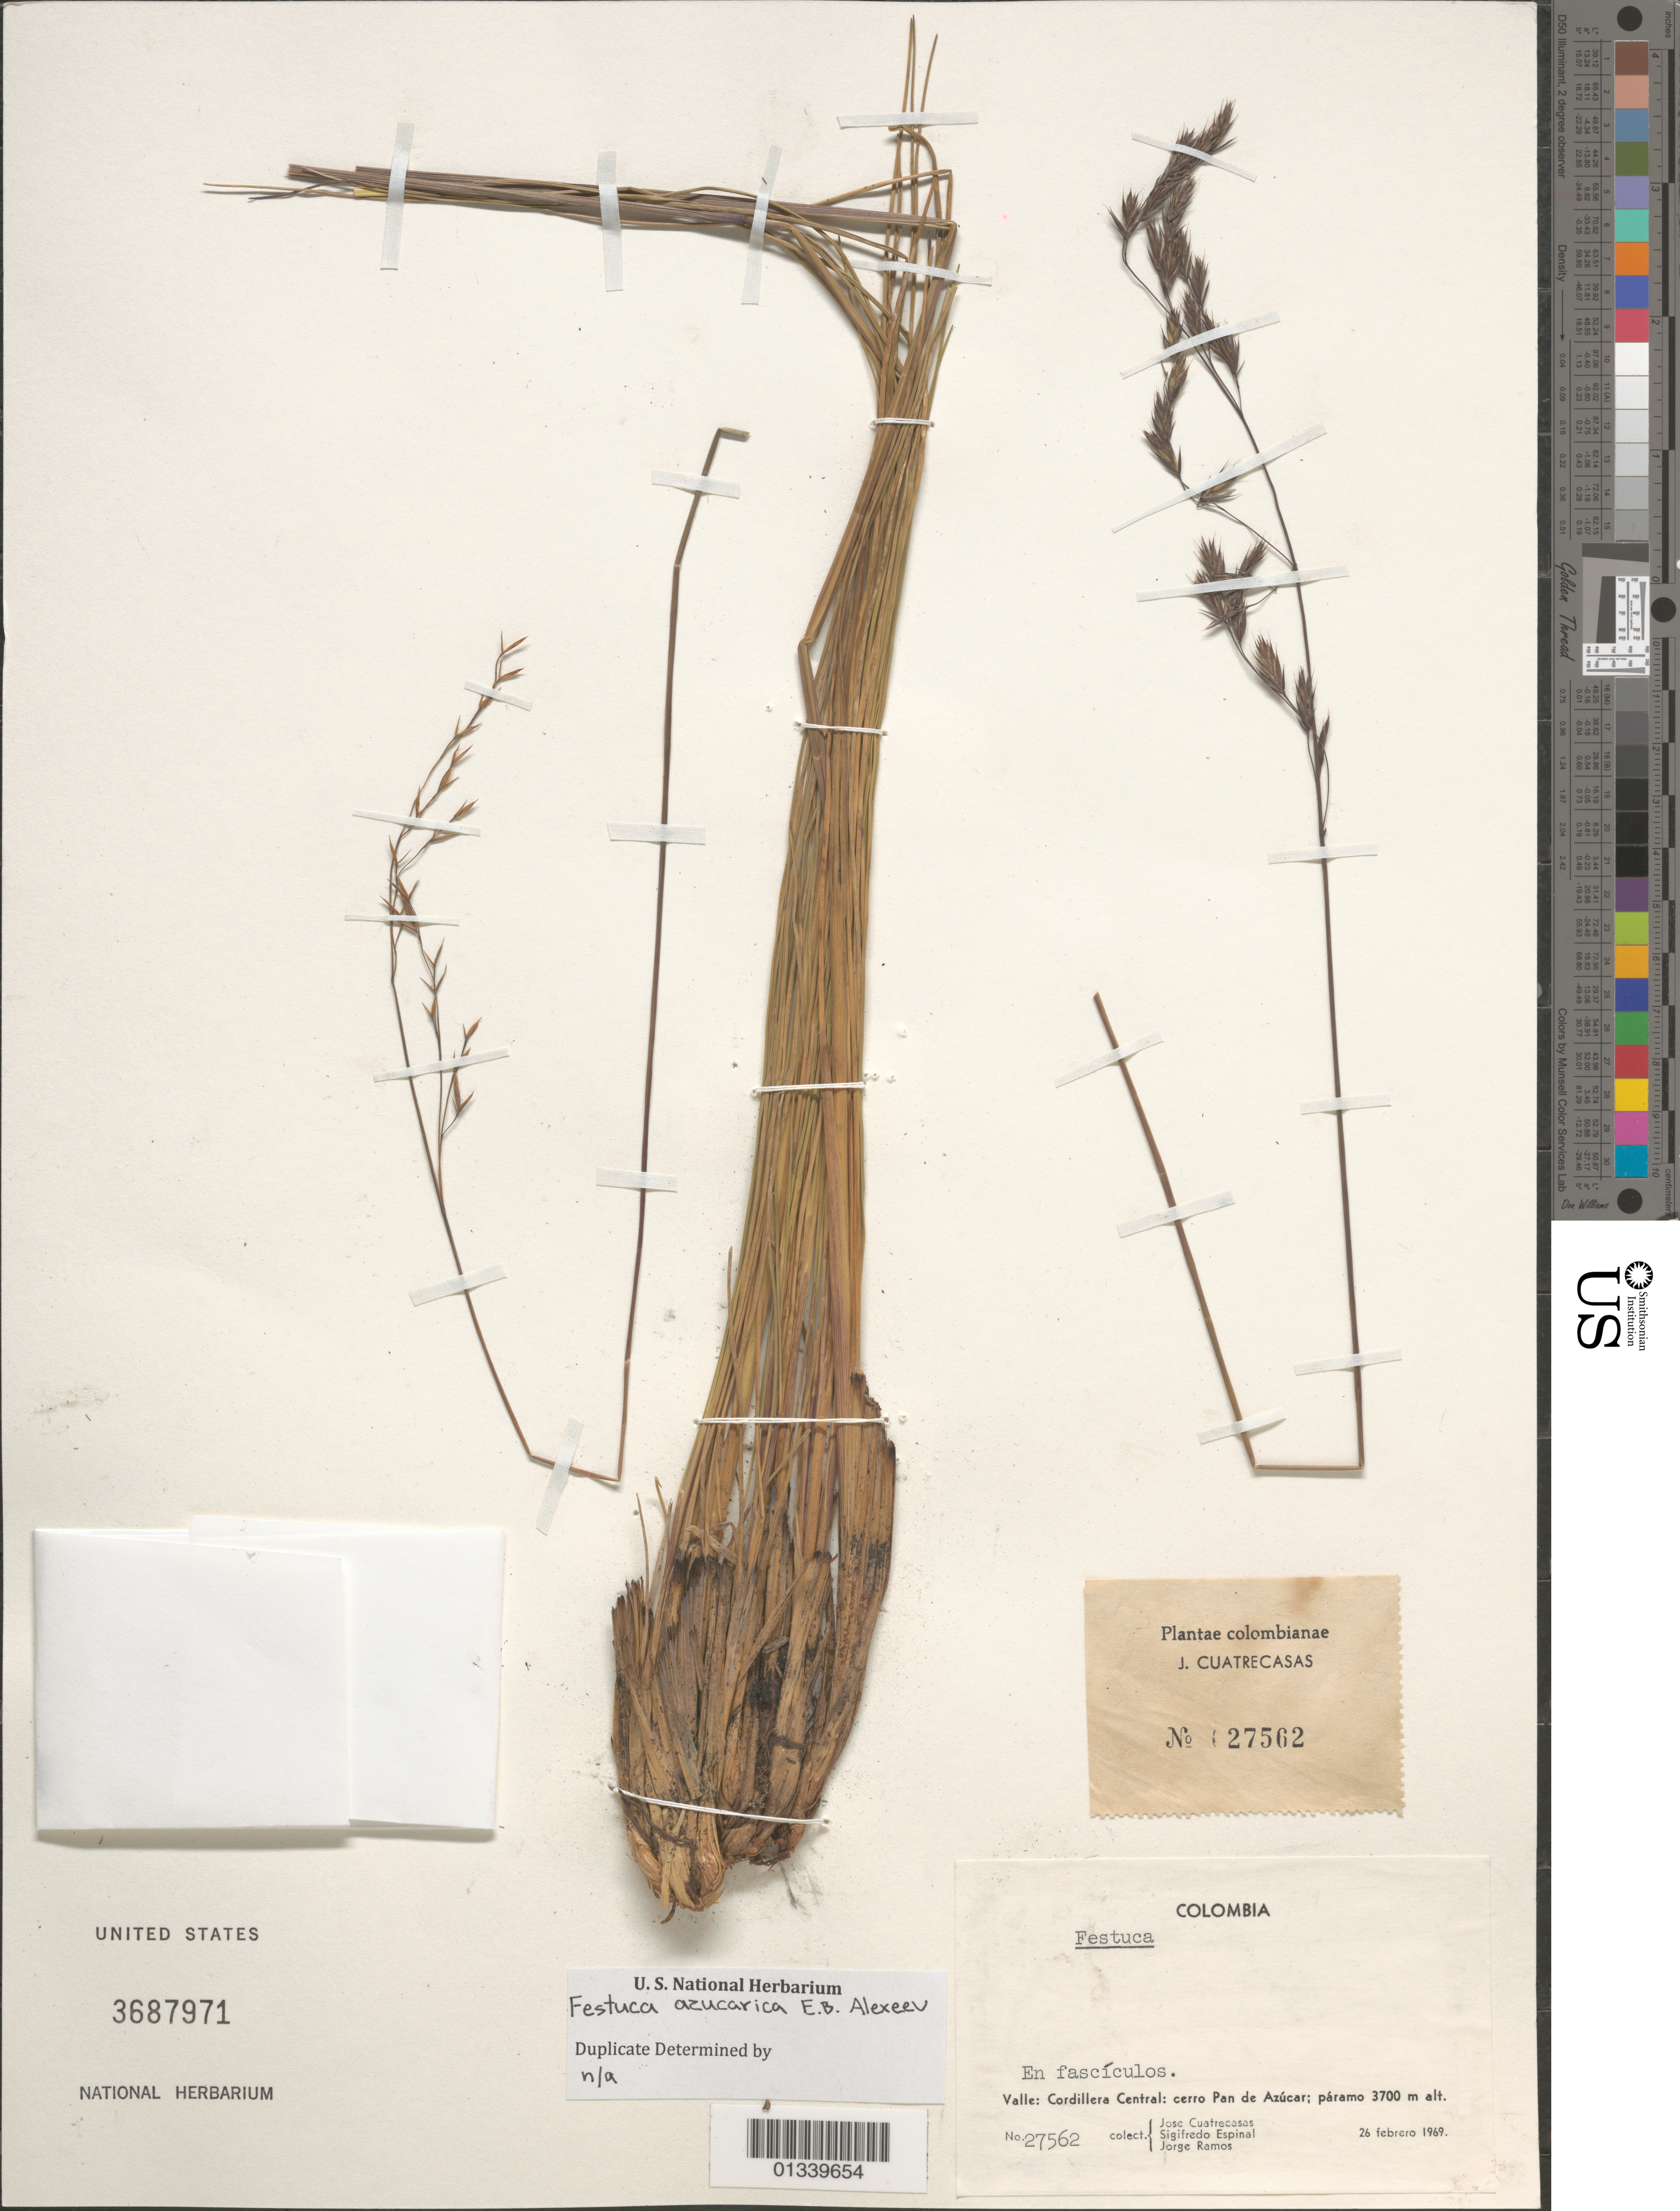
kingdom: Plantae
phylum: Tracheophyta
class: Liliopsida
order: Poales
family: Poaceae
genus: Festuca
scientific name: Festuca azucarica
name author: E.B. Alexeev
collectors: J. Cuatrecasas, J. Ramos & S. Espinal T.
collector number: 27562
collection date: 1969-02-26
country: Colombia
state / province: Valle del Cauca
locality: Cordillera Central: cerro Pan de Azucar.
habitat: Paramo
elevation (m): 3700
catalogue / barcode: US 3687971